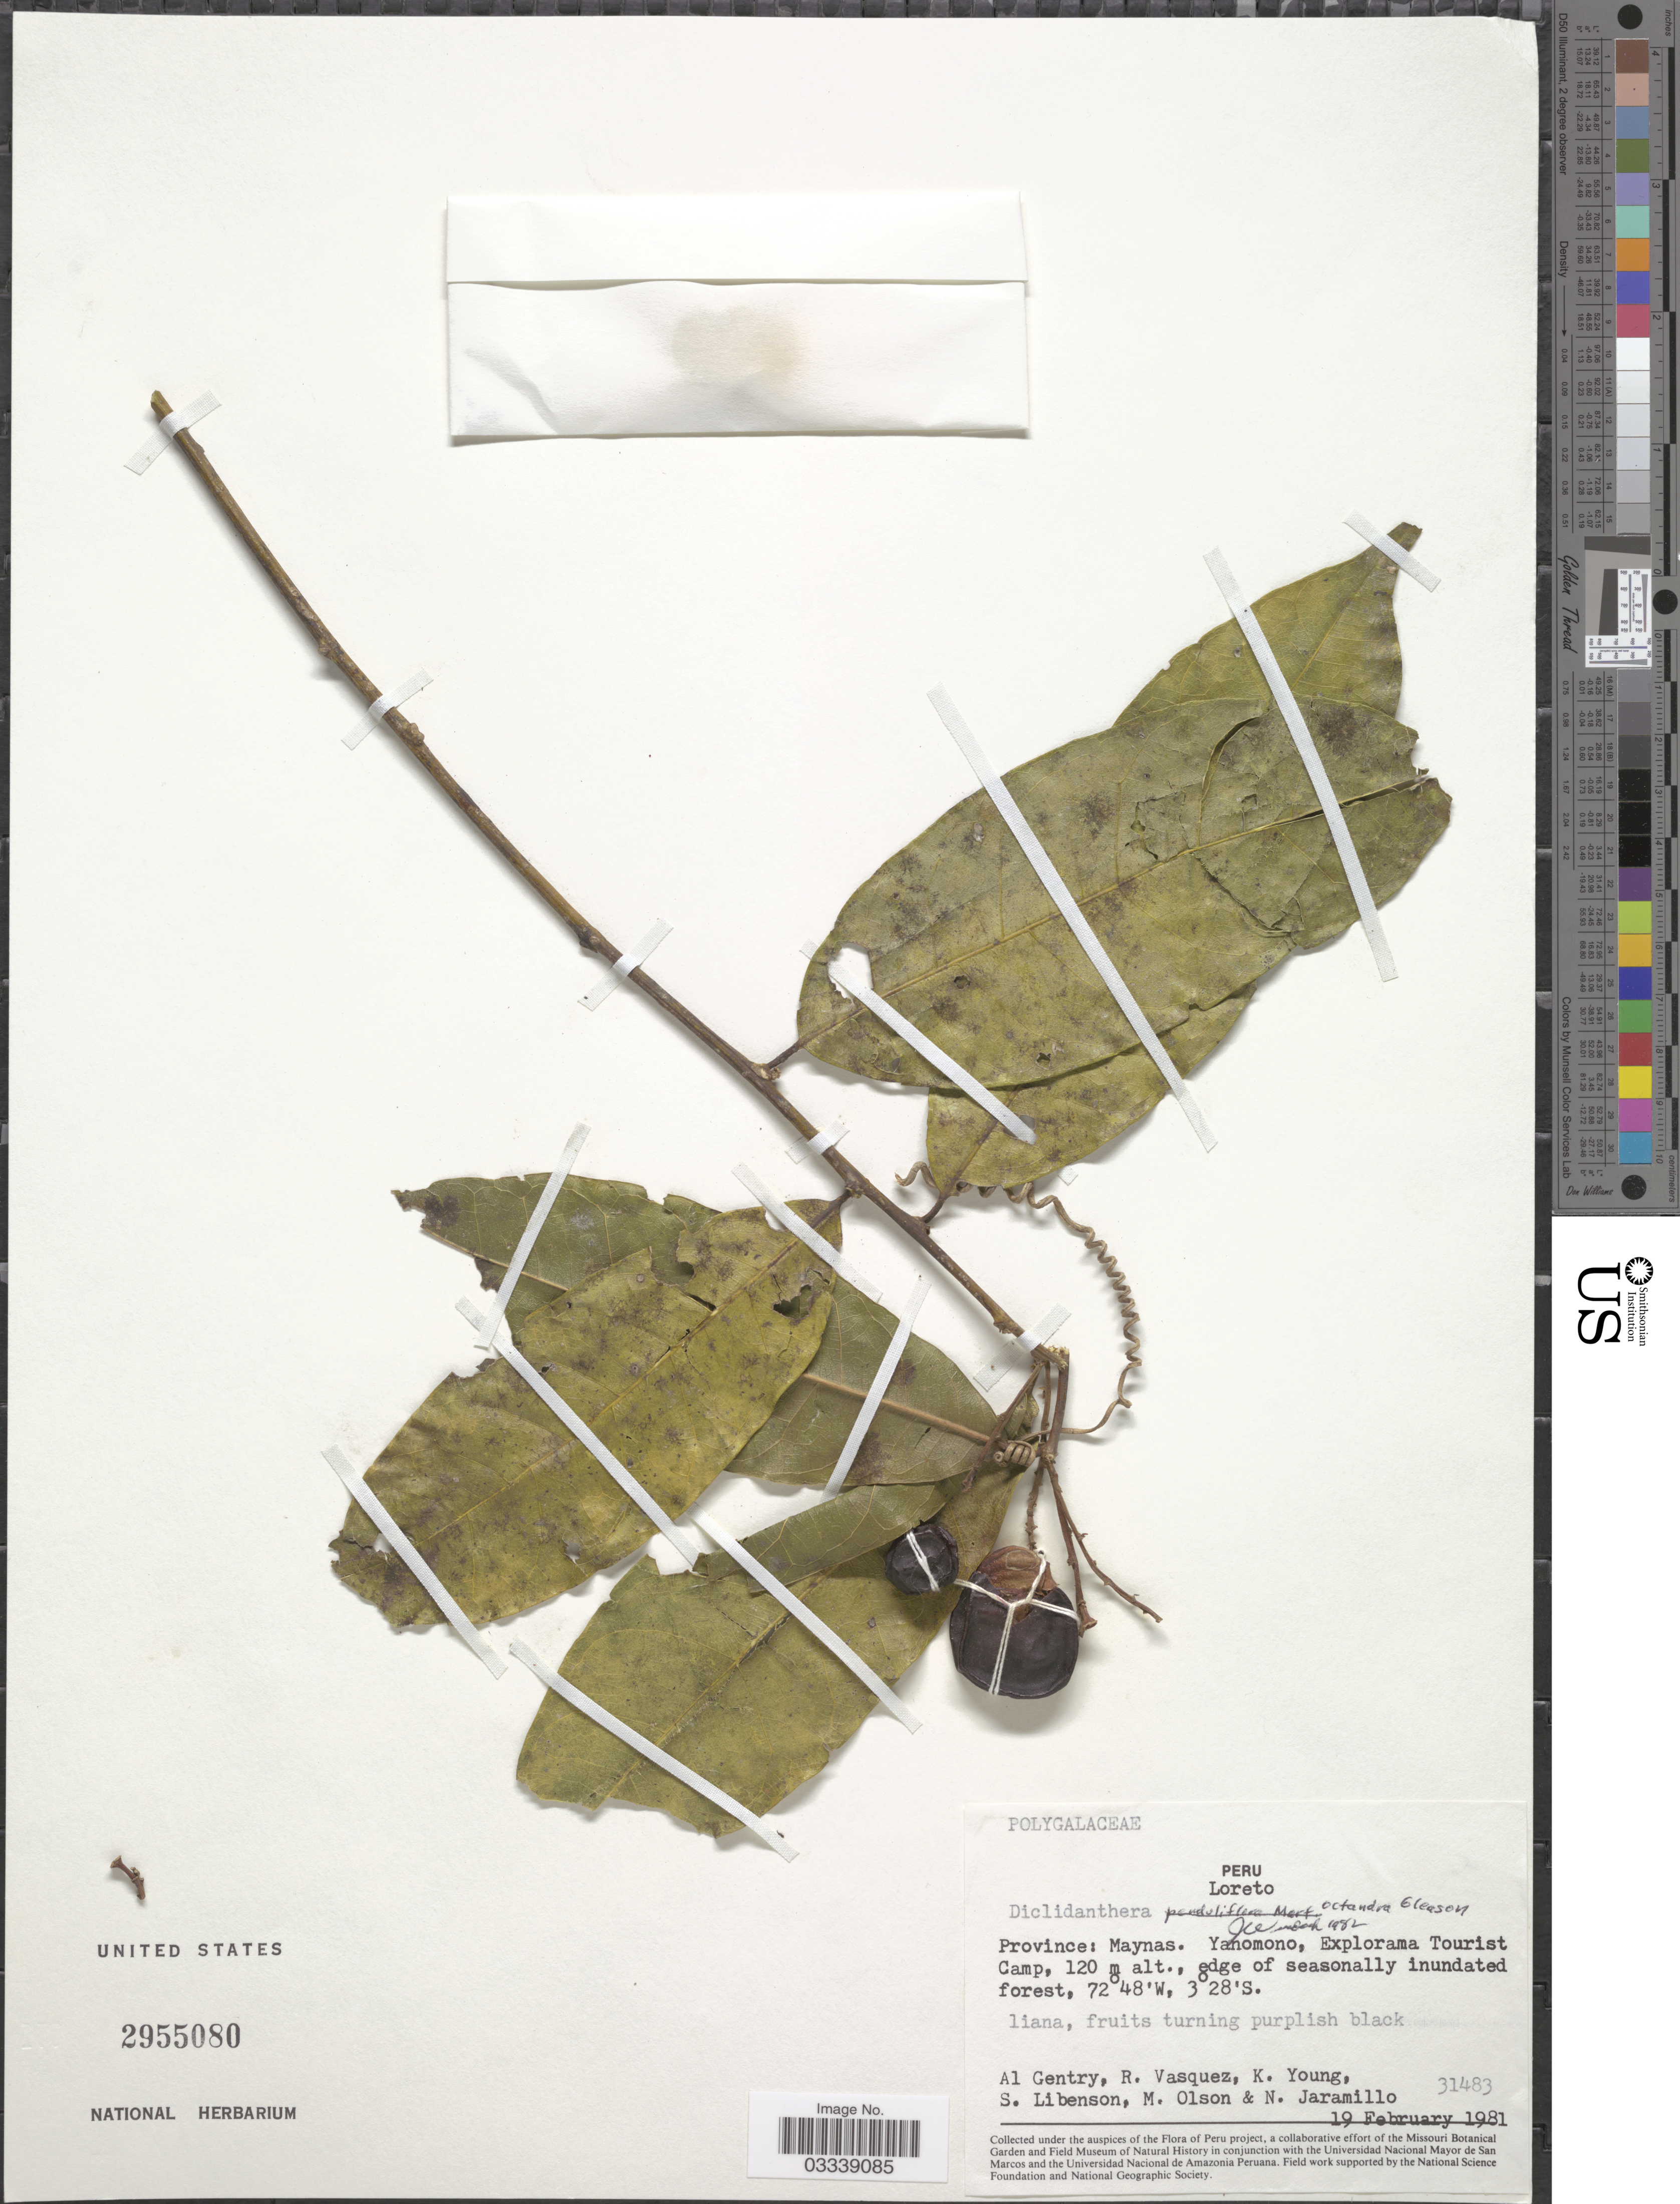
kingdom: Plantae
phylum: Tracheophyta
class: Magnoliopsida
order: Fabales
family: Polygalaceae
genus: Diclidanthera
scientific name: Diclidanthera penduliflora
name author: Mart.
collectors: A. H. Gentry, R. Vasquez, K. Young, S. Libenson & et al.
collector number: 31483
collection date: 1981-02-19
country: Peru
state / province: Loreto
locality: Province: Maynas. Yanomono, Explorama Tourist Camp.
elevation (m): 120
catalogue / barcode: US 2955080